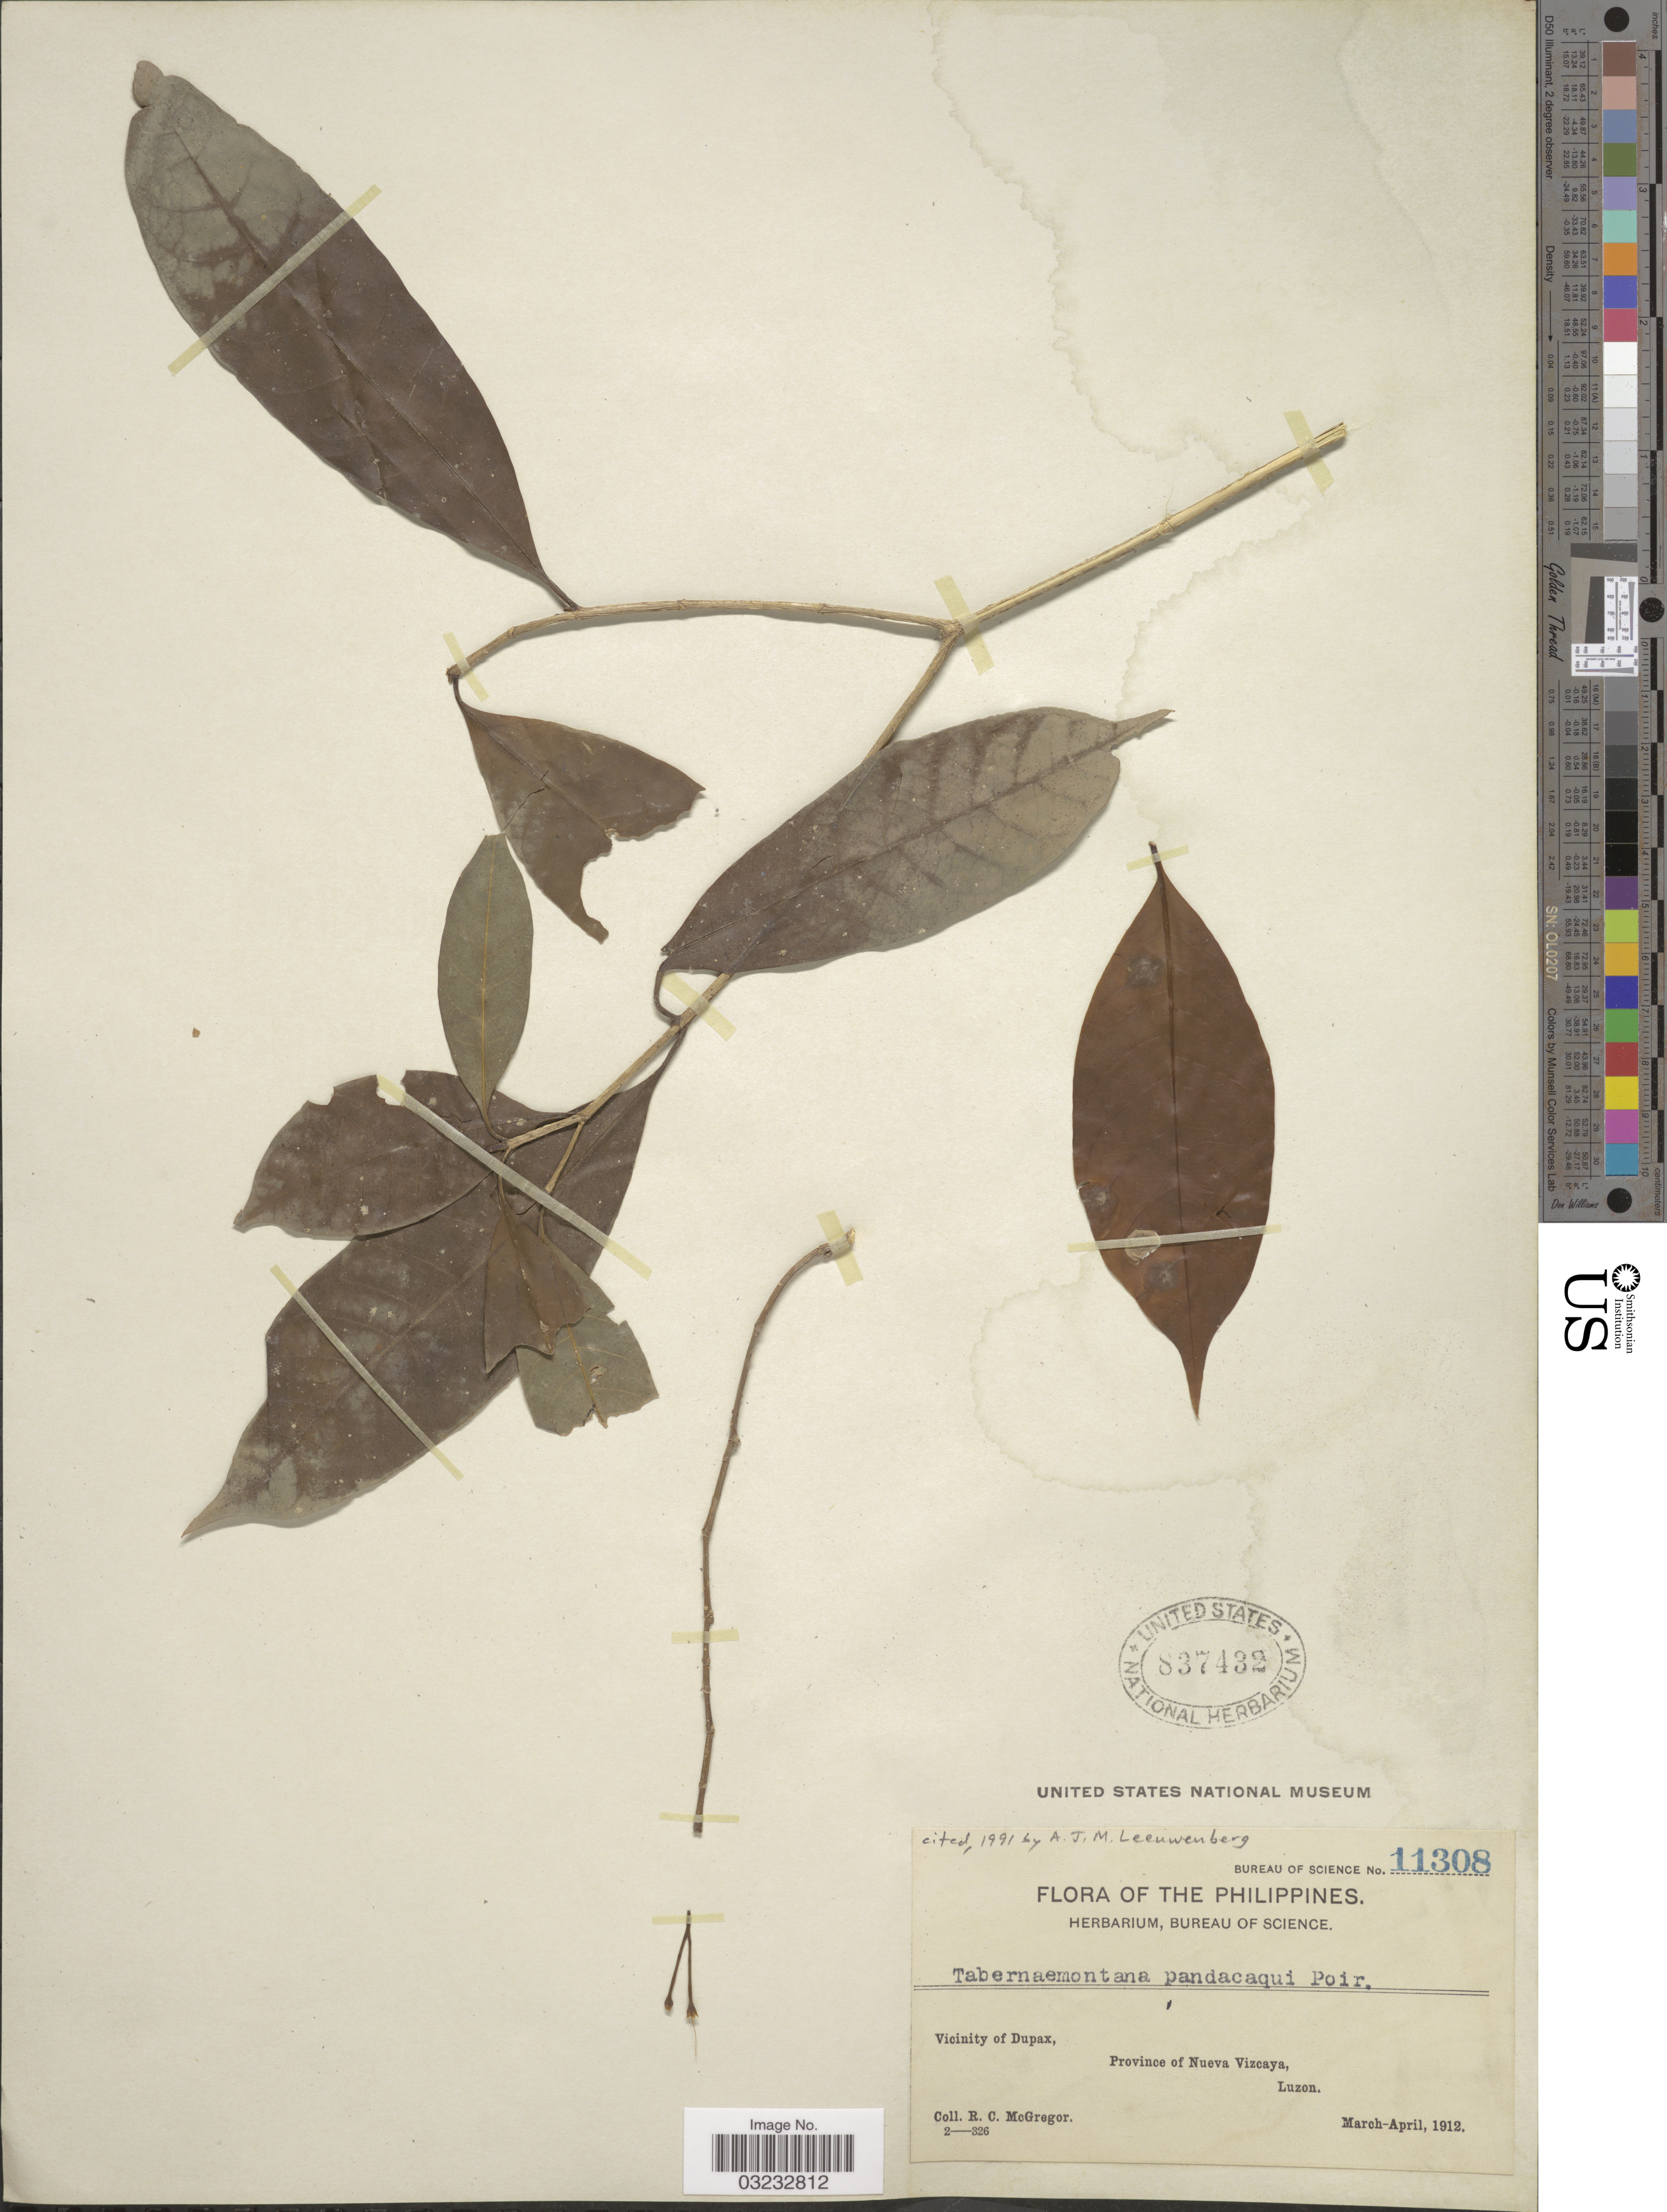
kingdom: Plantae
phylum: Tracheophyta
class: Magnoliopsida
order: Gentianales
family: Apocynaceae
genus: Tabernaemontana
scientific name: Tabernaemontana pandacaqui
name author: Poir.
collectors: R. C. McGregor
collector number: Bureau of Science 11308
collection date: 1912-03/1912-04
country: Philippines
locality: Vicinity of Dupax, Province of Nueva Vizcaya, Luzon.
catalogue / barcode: US 837432